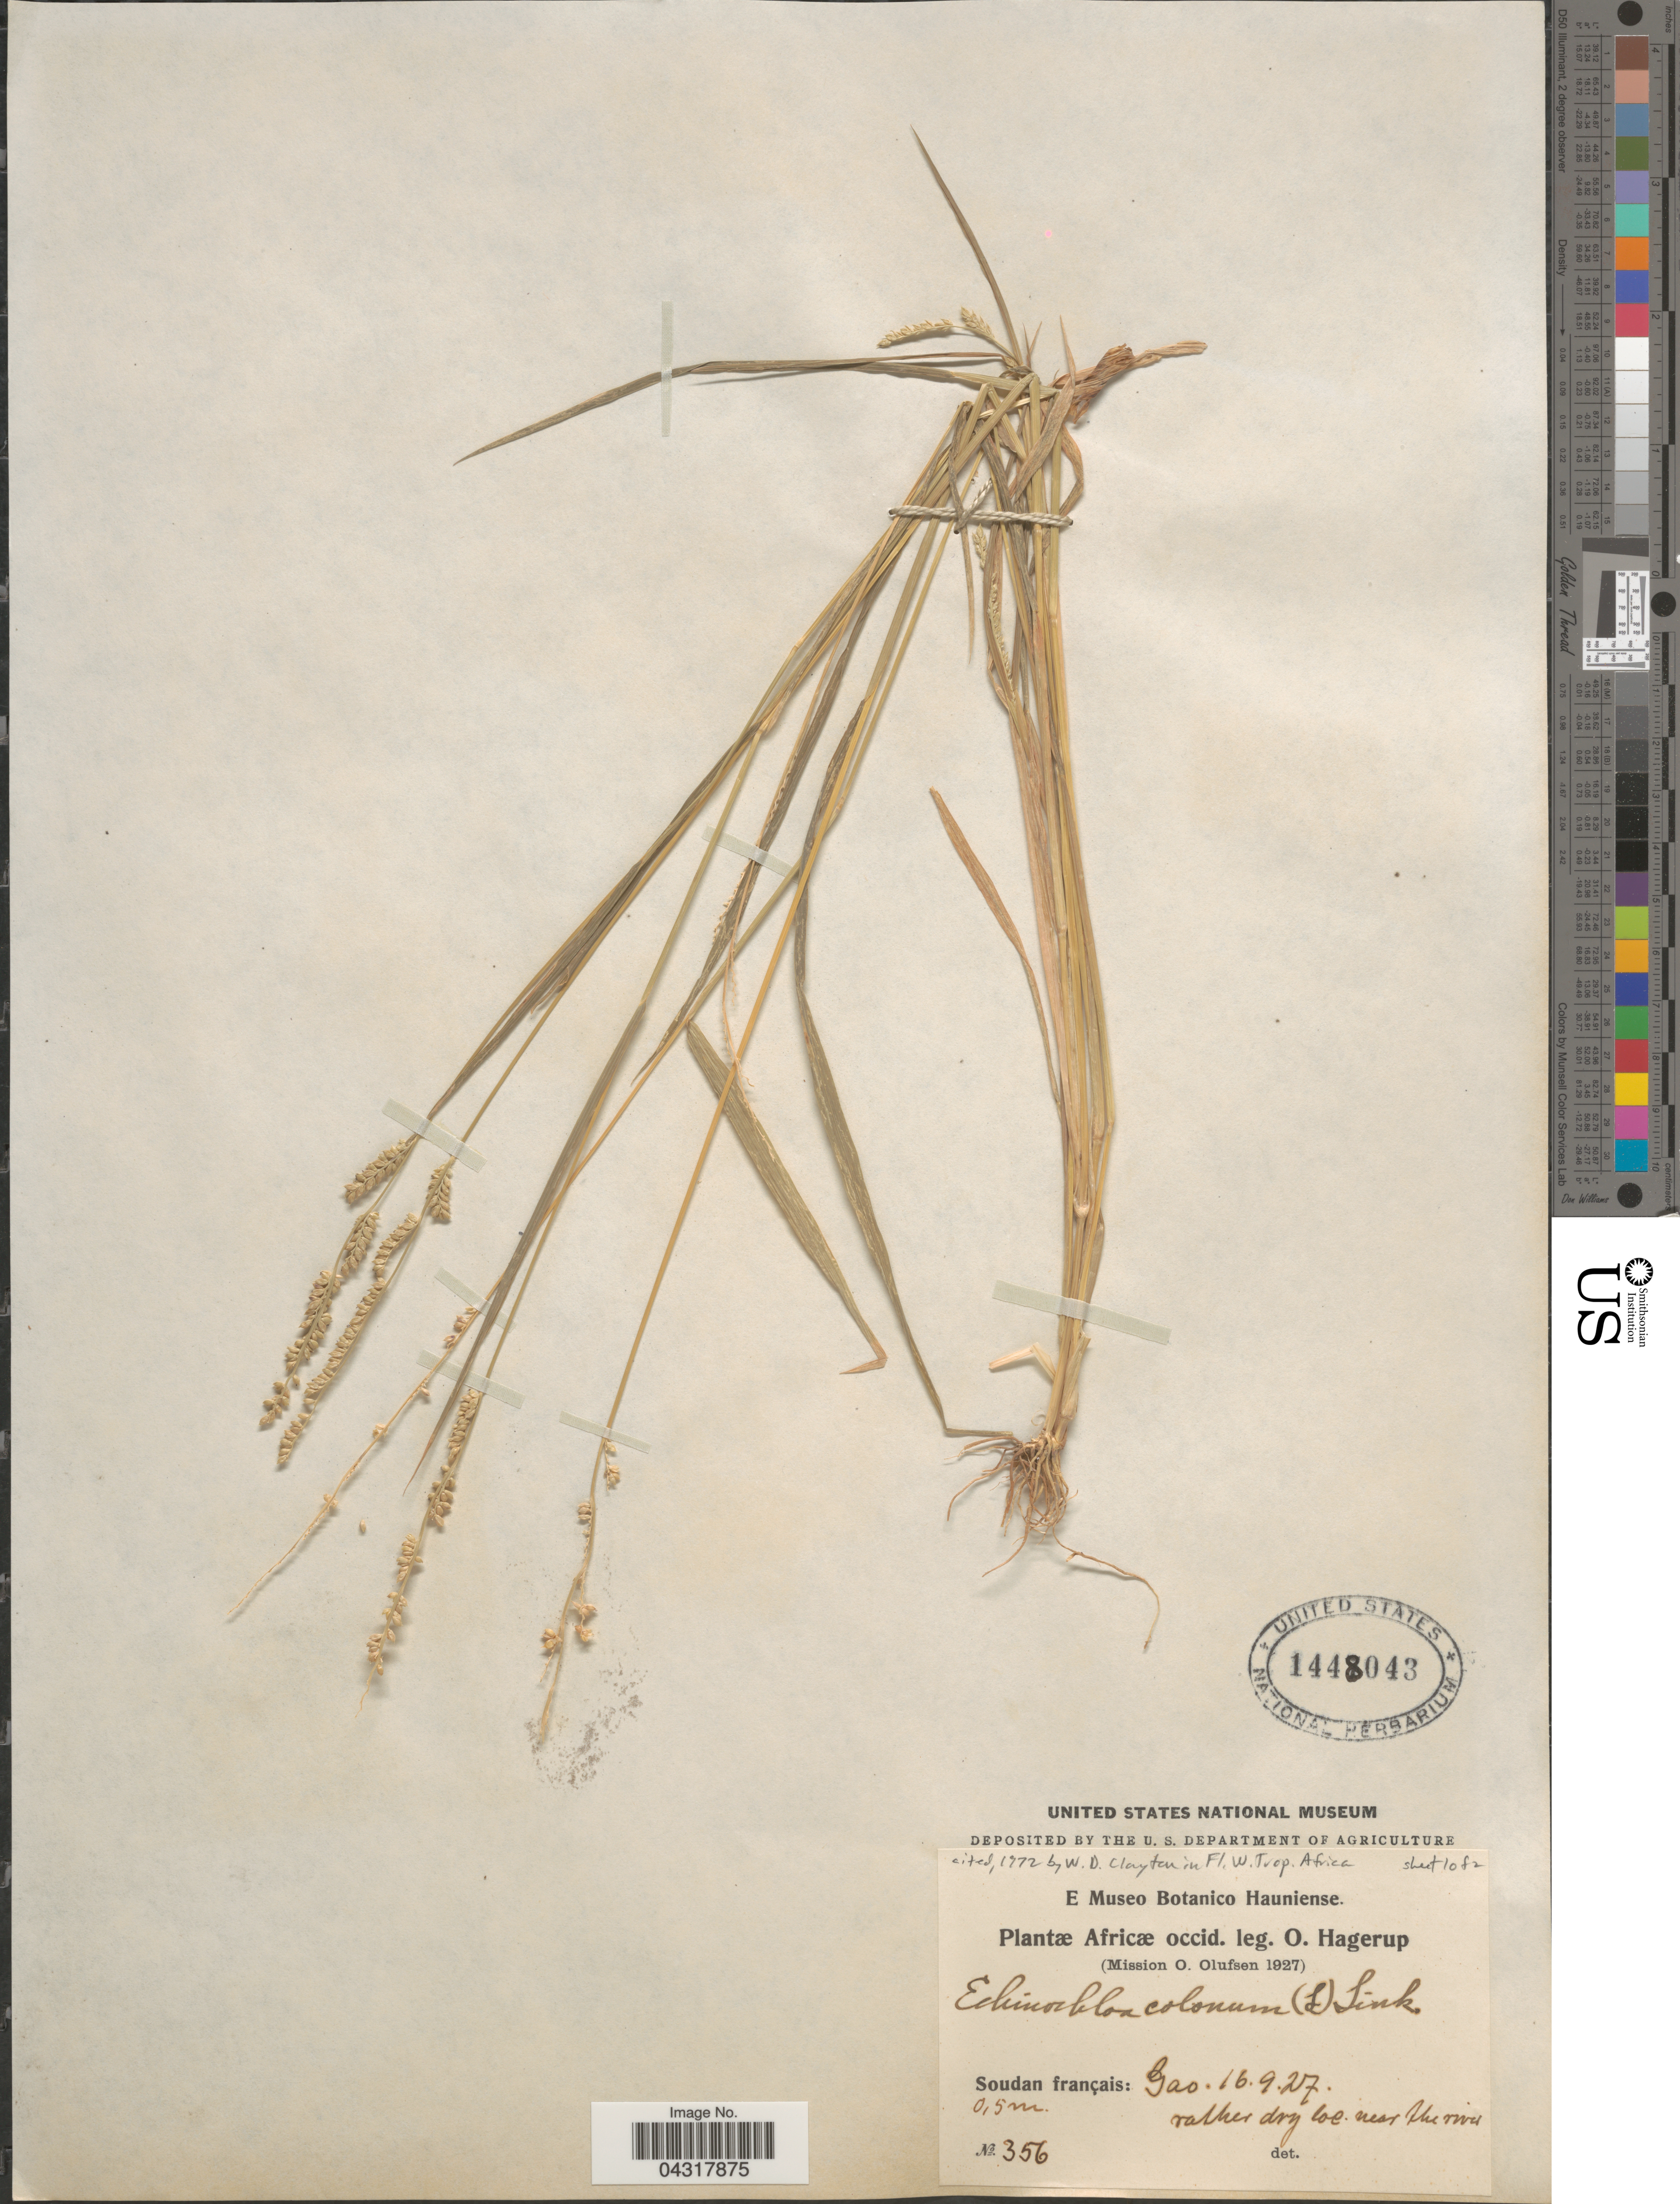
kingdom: Plantae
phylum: Tracheophyta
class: Liliopsida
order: Poales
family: Poaceae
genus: Echinochloa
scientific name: Echinochloa colona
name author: (L.) Link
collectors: O. Hagerup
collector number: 359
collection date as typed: Transcribed d/m/y: 16/9/27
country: Mali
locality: Soudan français: Gao. Africæ occid.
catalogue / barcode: US 1448043